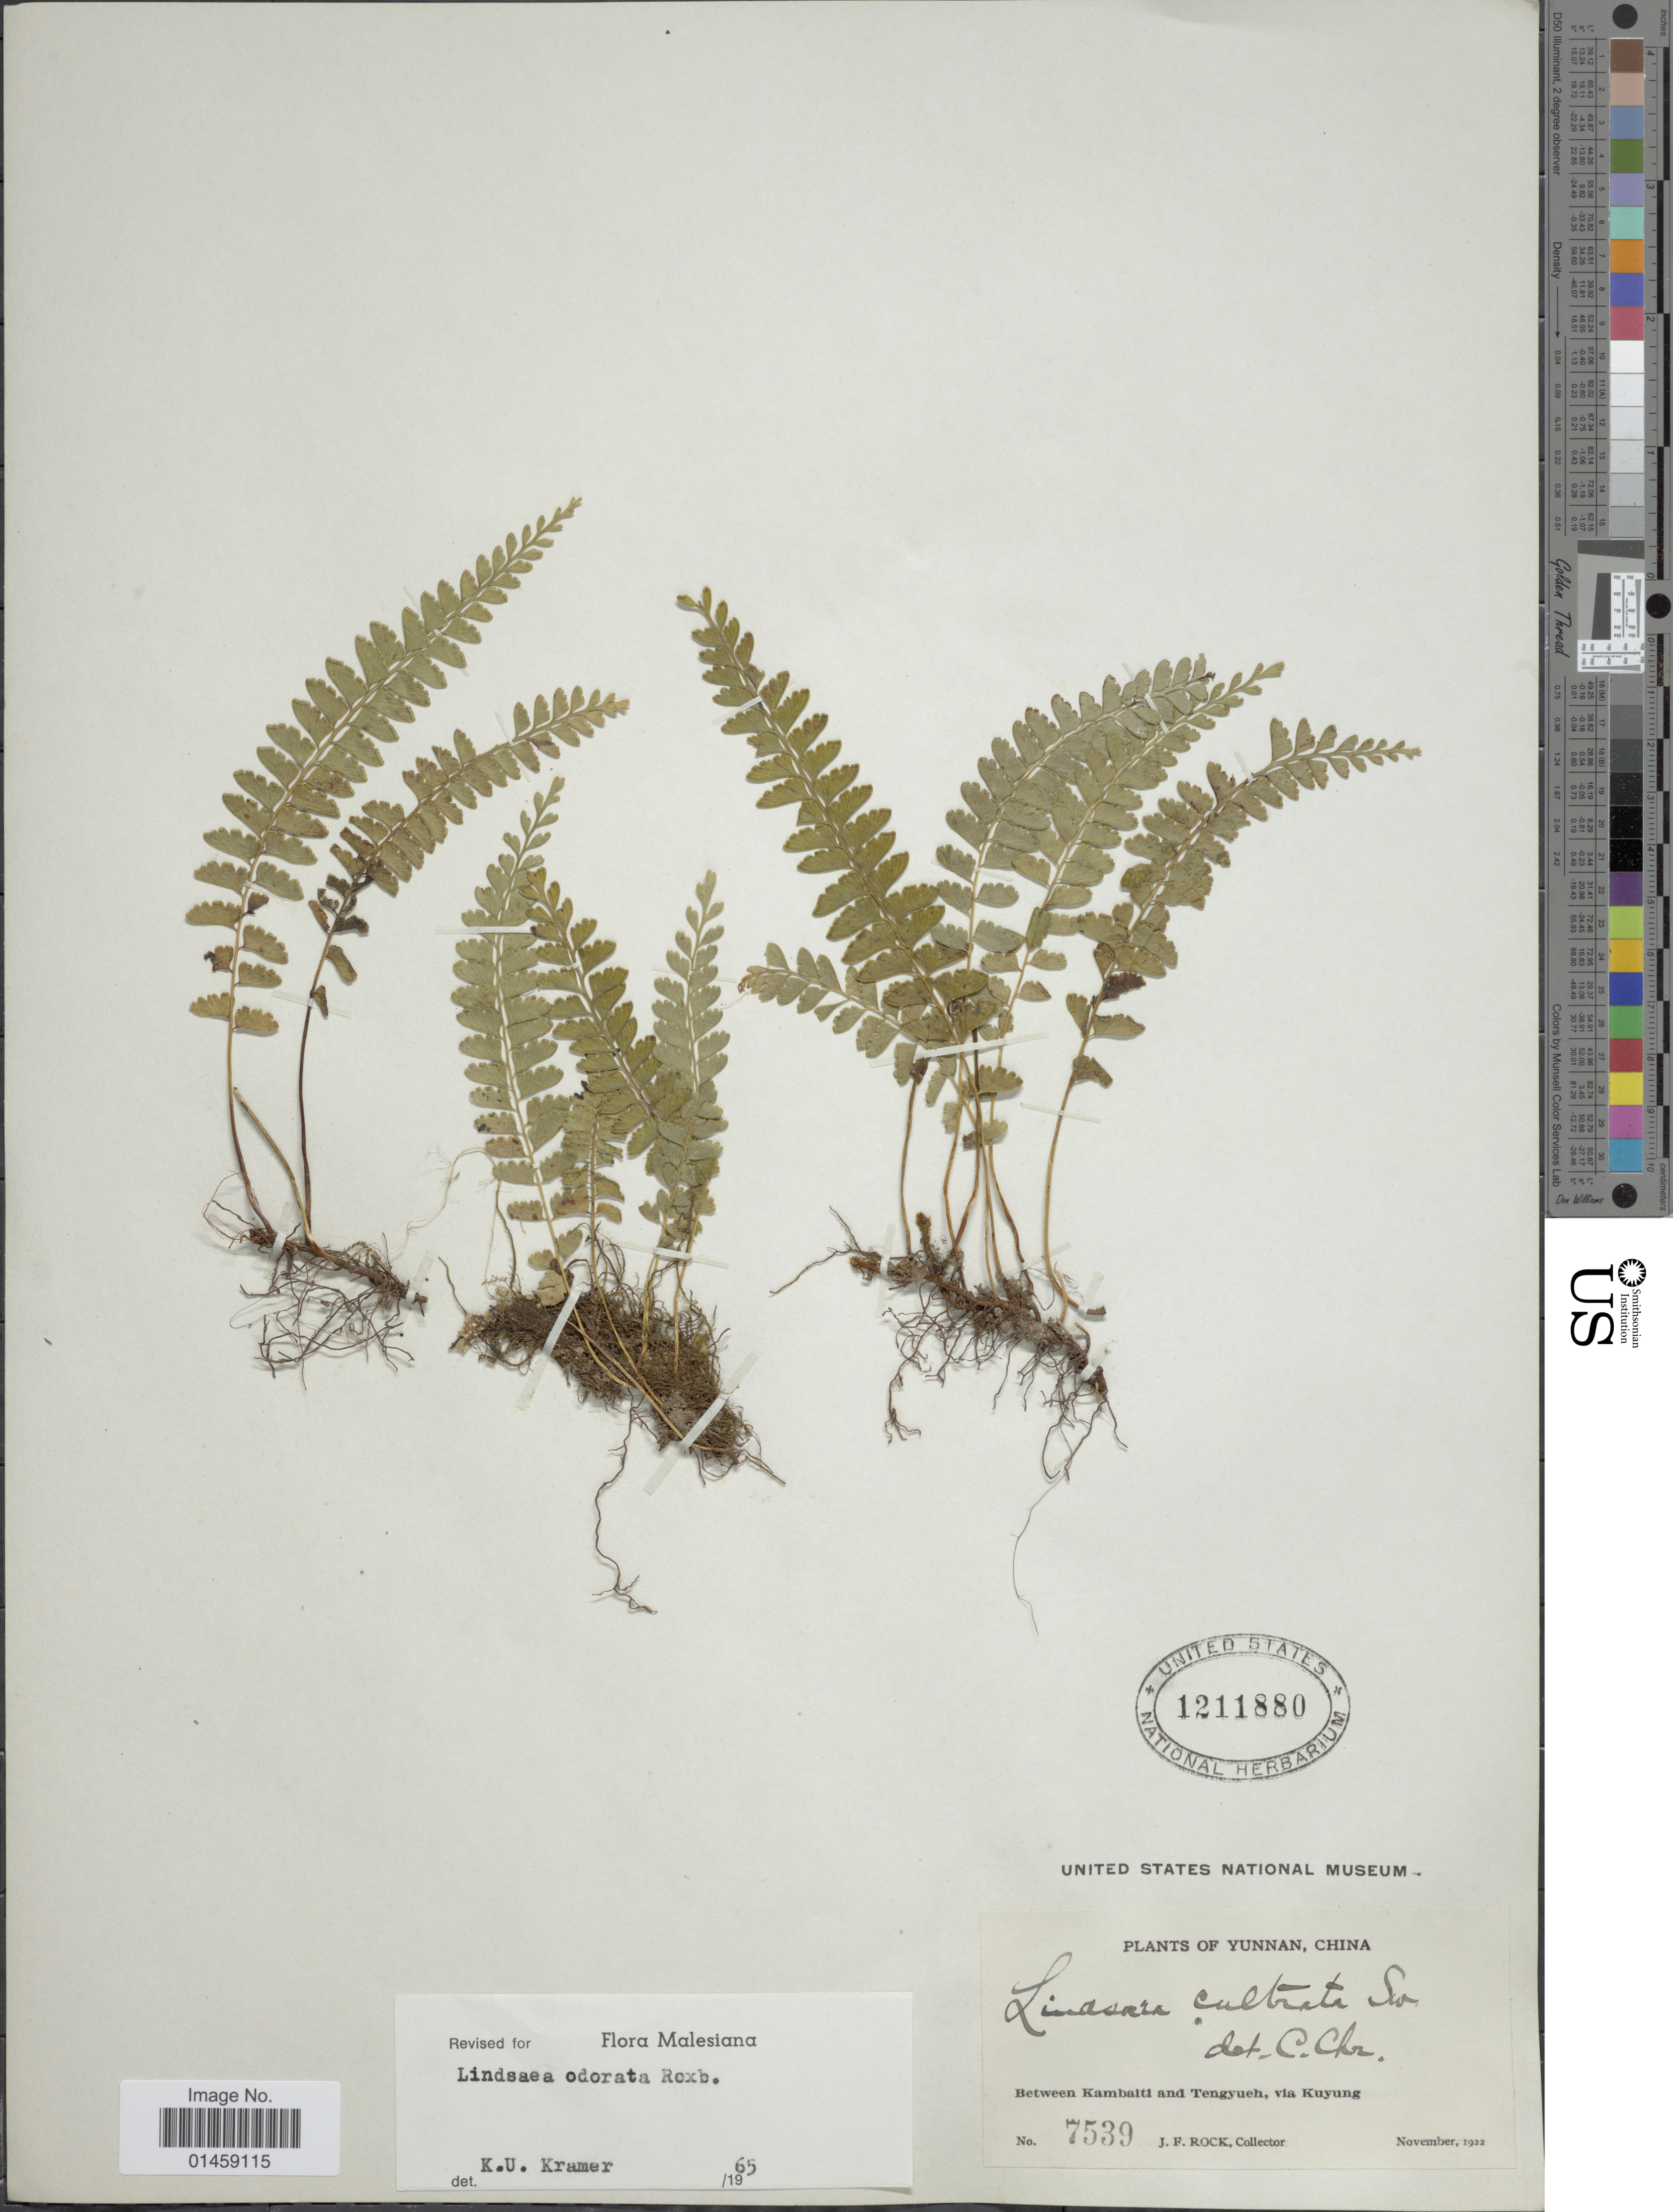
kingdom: Plantae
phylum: Tracheophyta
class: Polypodiopsida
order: Polypodiales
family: Lindsaeaceae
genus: Lindsaea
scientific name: Lindsaea odorata var. odorata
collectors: J. Rock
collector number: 7539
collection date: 1922-11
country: China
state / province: Yunnan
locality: China, between Kambalti and Tengyueh, via Kuyung.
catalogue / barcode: US 1211880